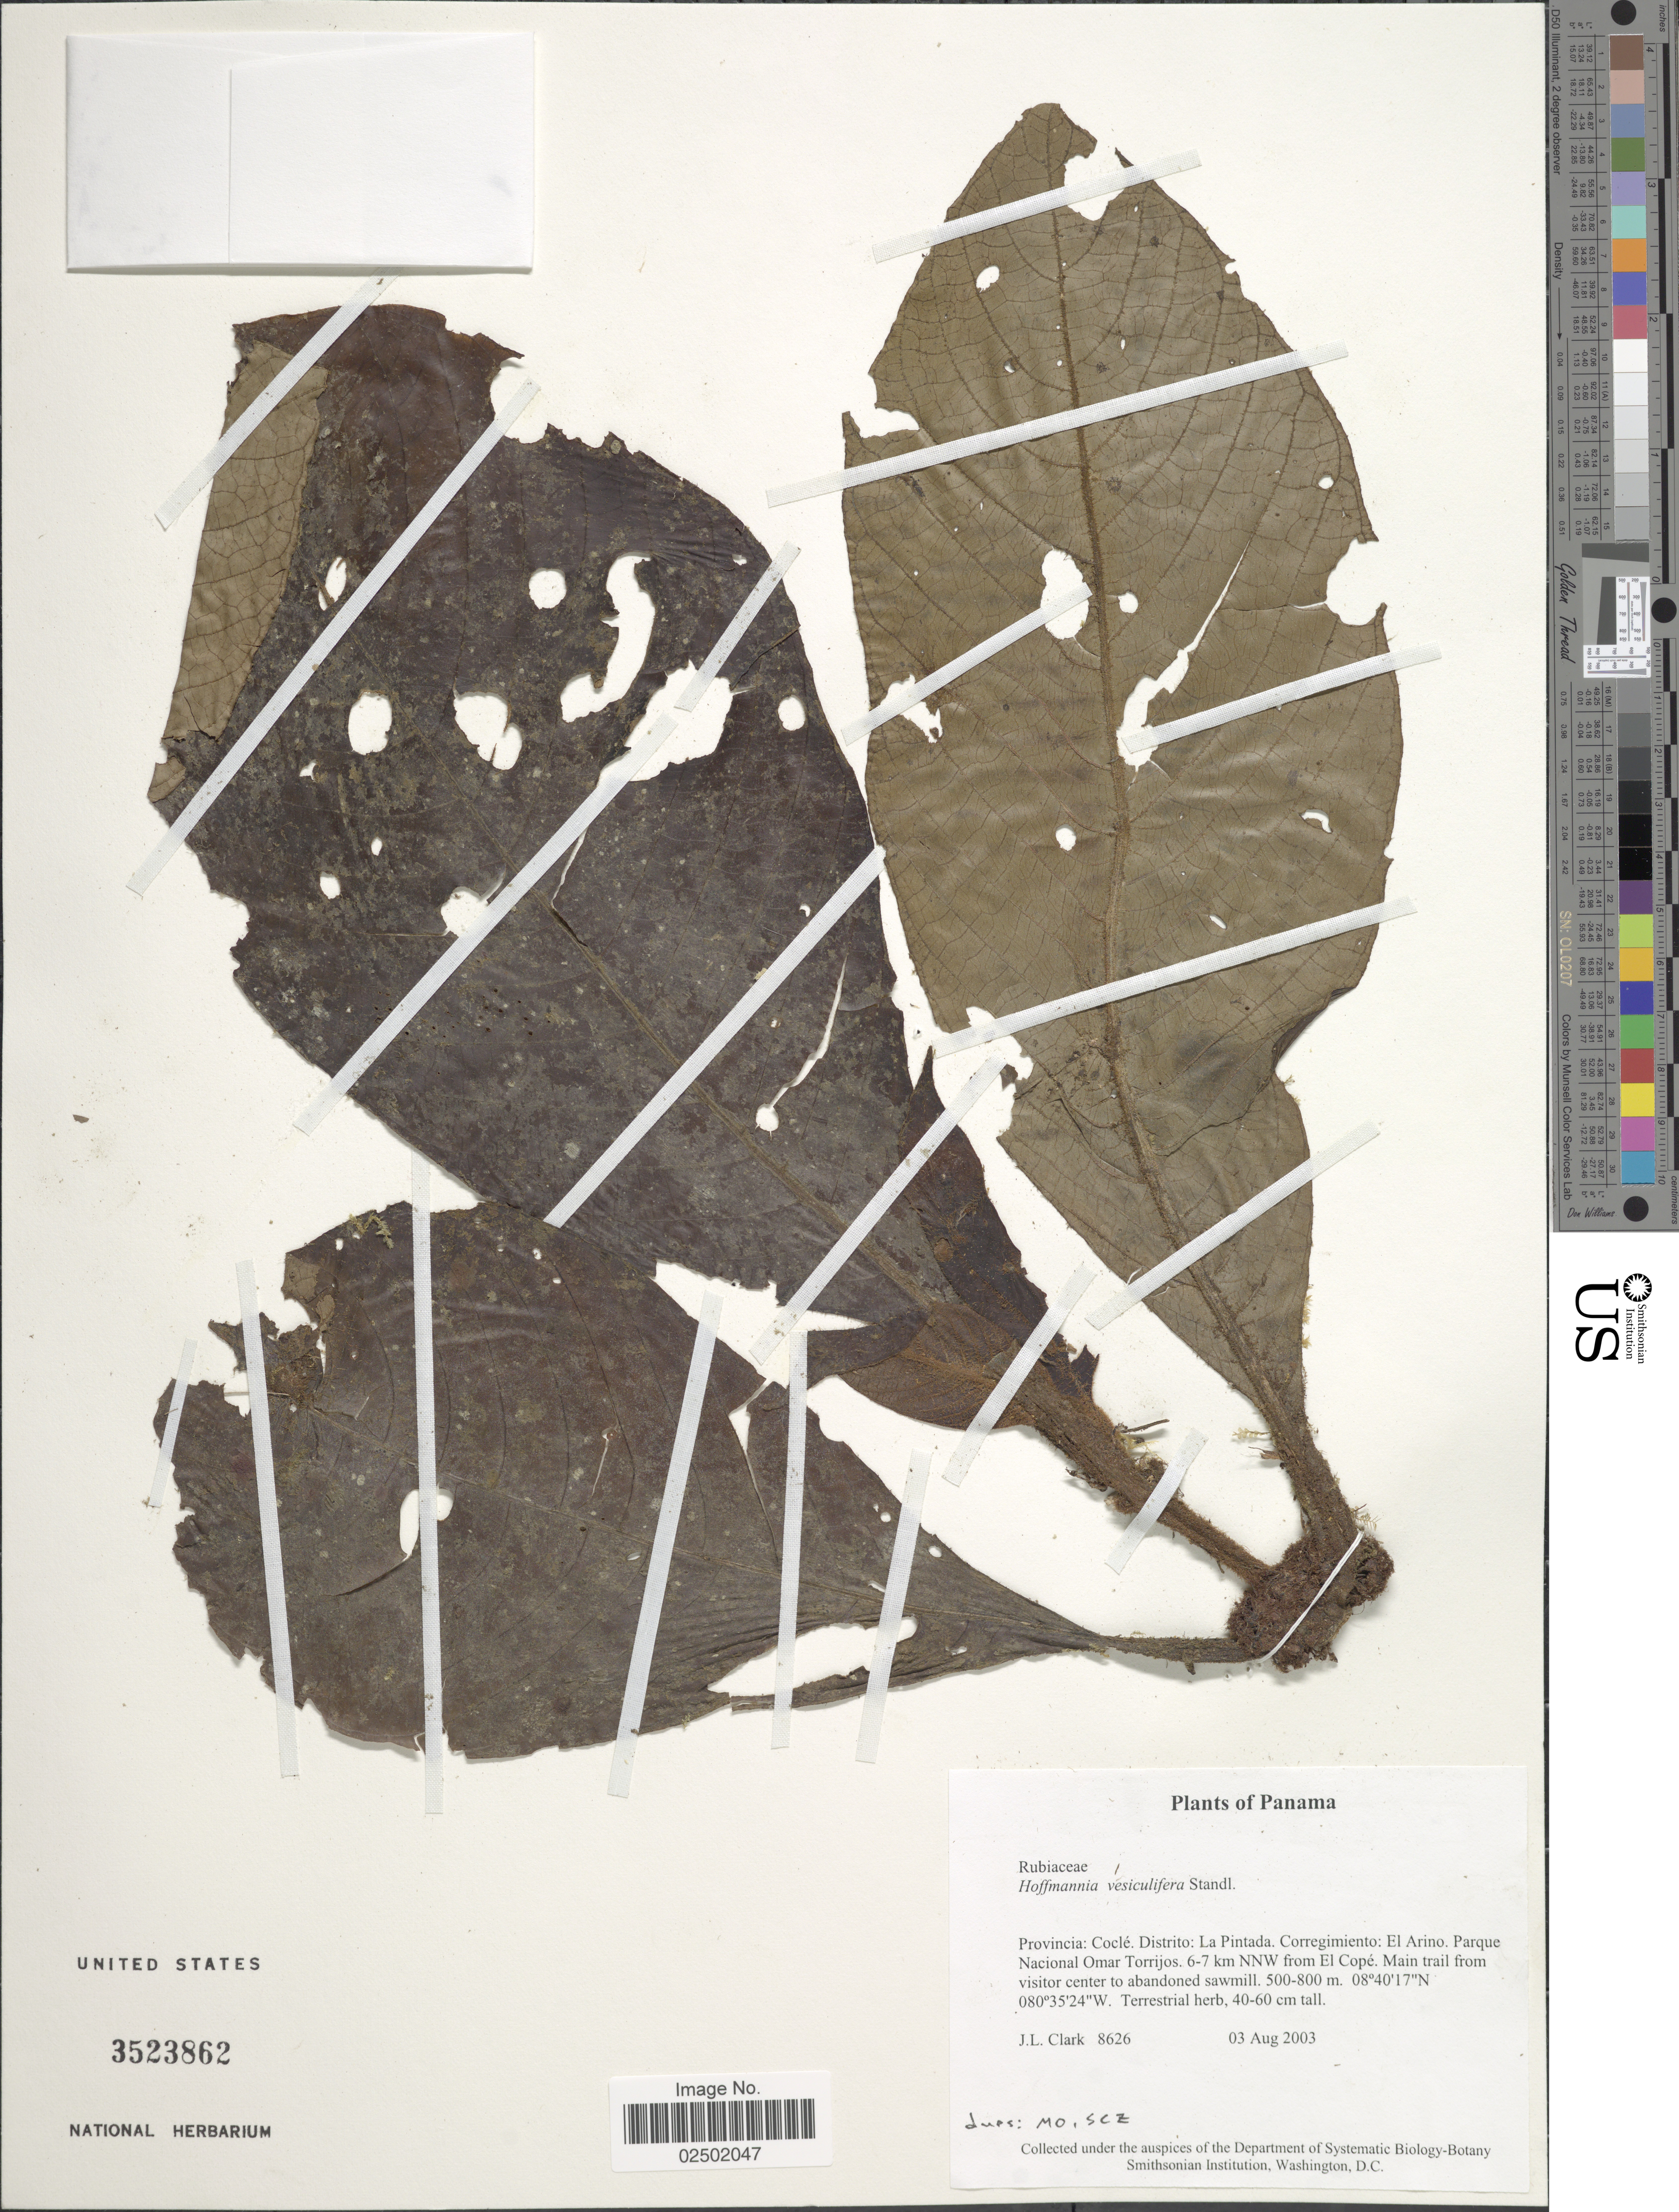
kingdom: Plantae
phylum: Tracheophyta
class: Magnoliopsida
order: Gentianales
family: Rubiaceae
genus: Hoffmannia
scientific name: Hoffmannia vesiculifera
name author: Standl.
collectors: J. L. Clark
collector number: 8626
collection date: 2003-08-03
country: Panama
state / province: Coclé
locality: Provincia: Cocle. Distrito: La Pintada. Corregimiento: El Arino. Parque Nacional Omar Torrijos. 6-7 km NNW from El Cope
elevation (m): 500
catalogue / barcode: US 3523862